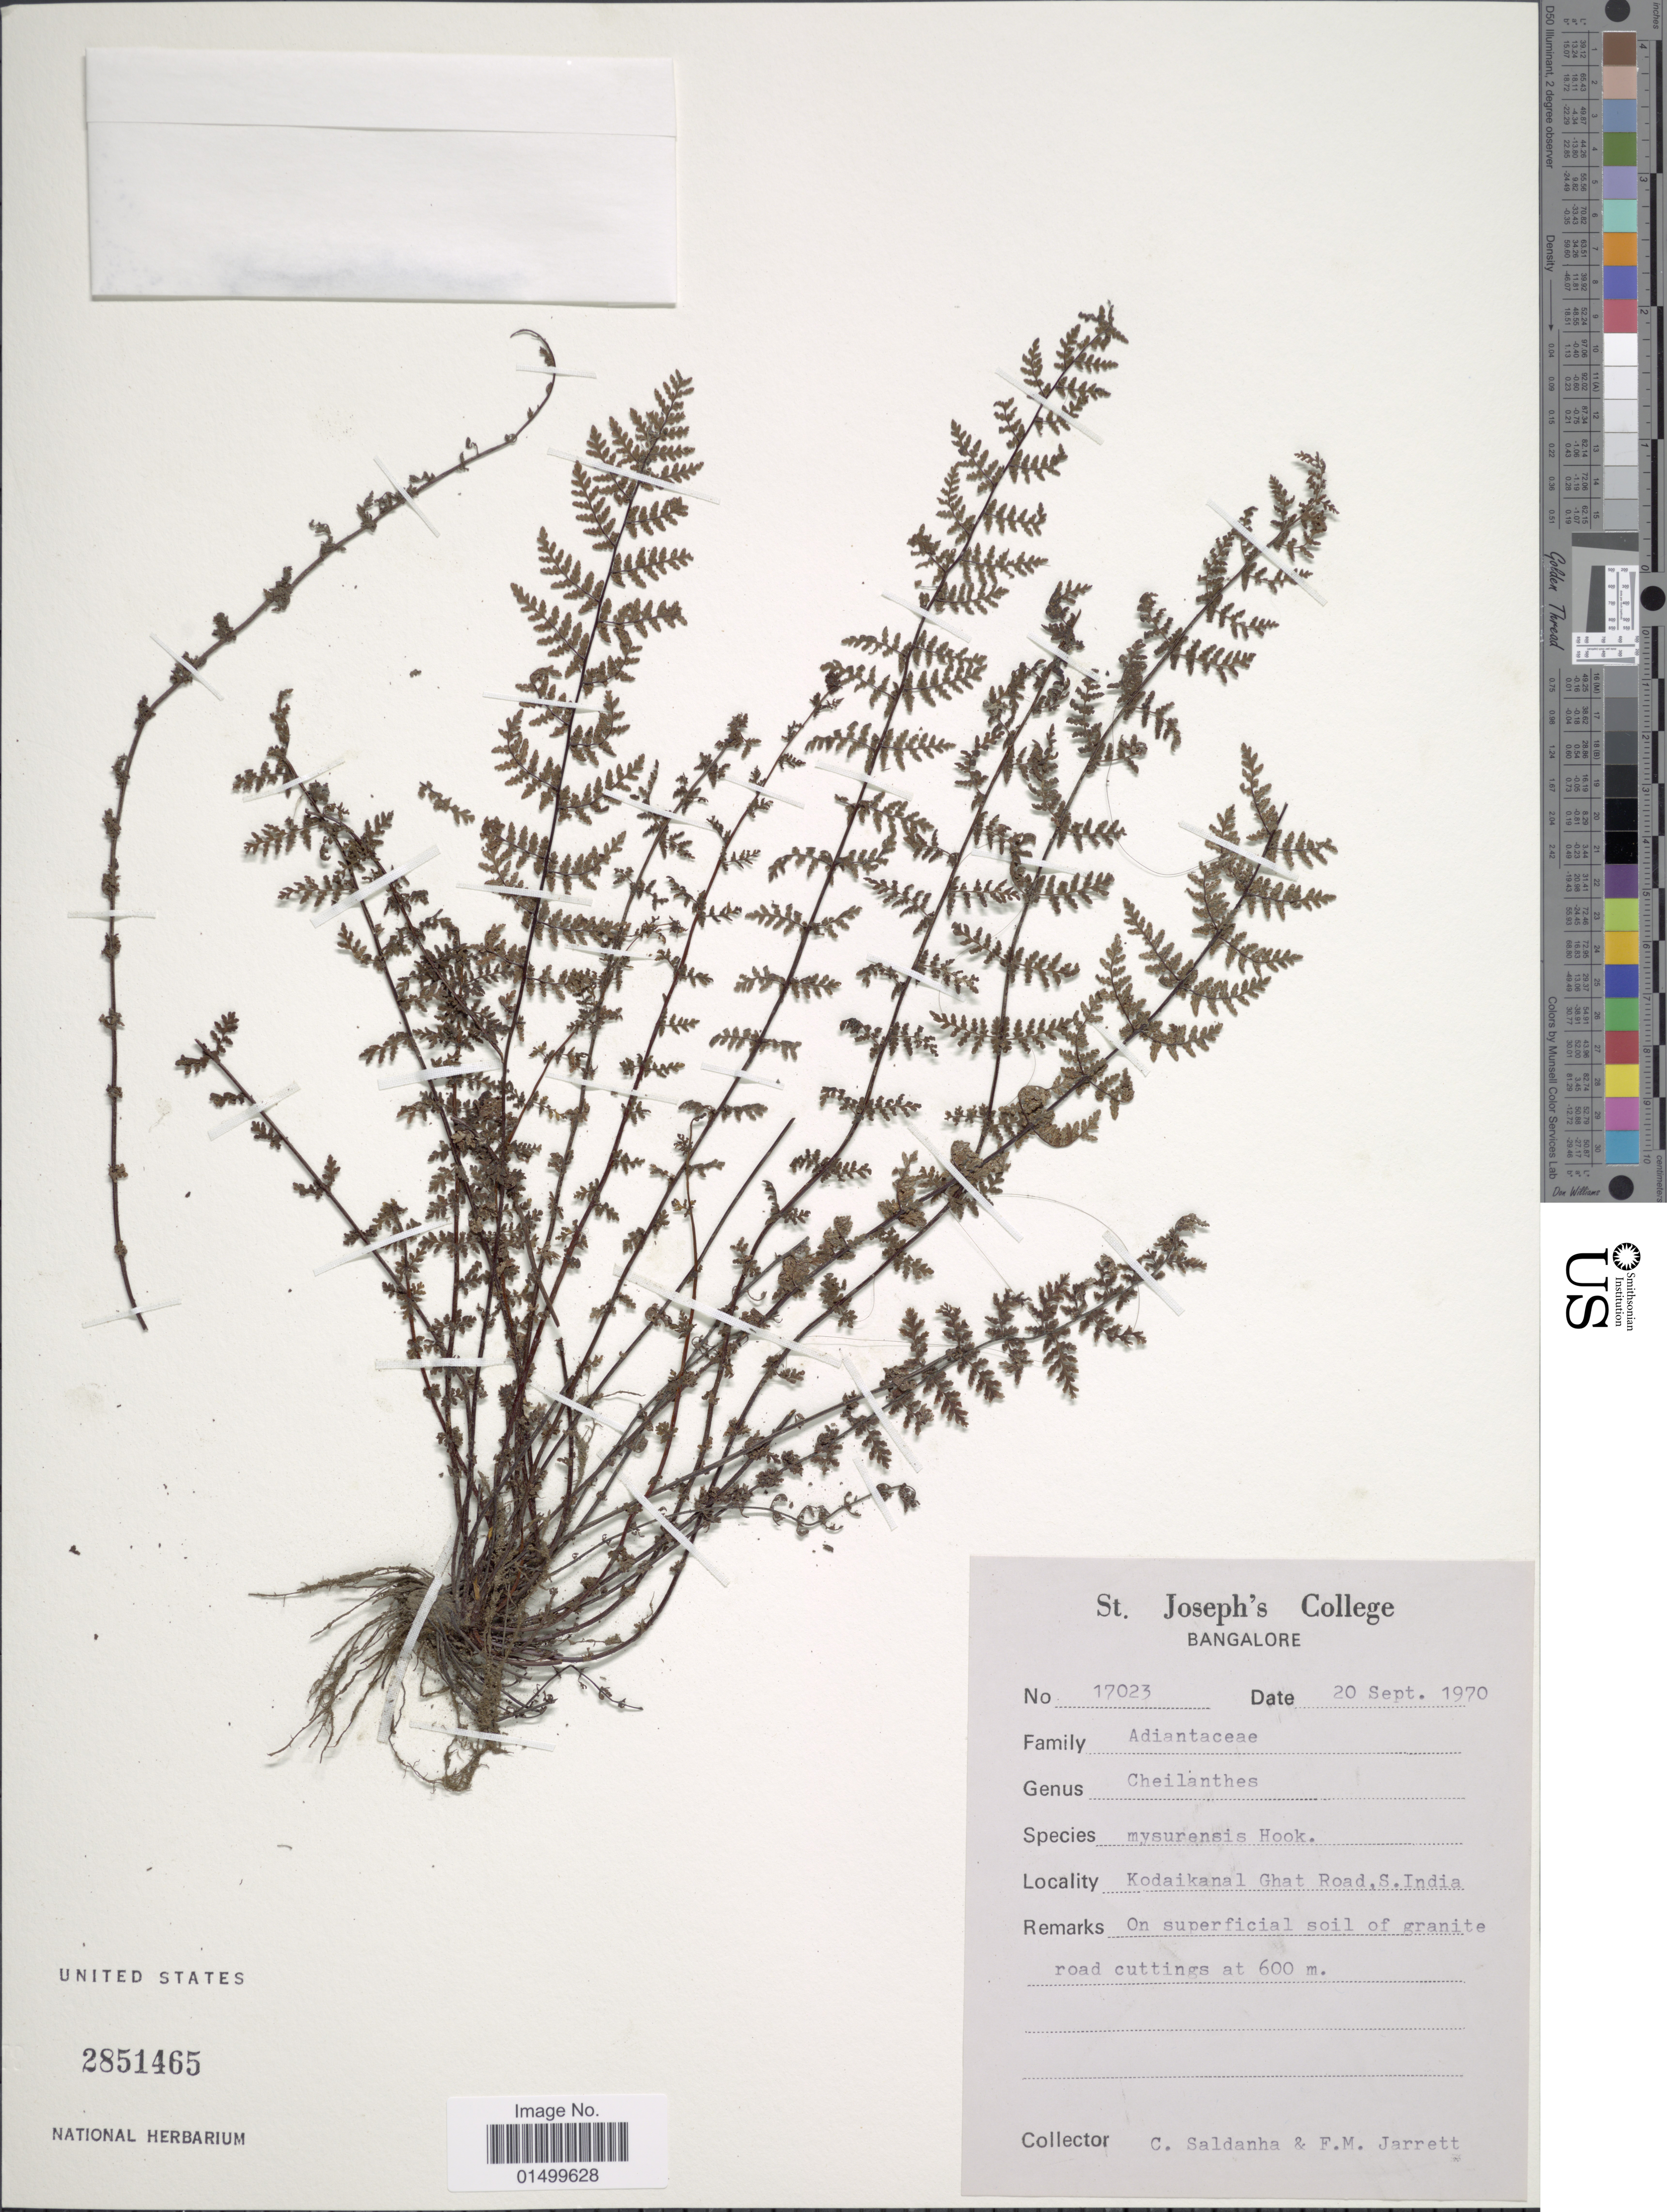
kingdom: Plantae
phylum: Tracheophyta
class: Polypodiopsida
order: Polypodiales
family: Pteridaceae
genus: Cheilanthes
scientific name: Cheilanthes mysurensis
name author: Wall. ex Hook.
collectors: C. Saldanha & F. M. Jarrett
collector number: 17023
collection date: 1970-09-20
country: India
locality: Kodaikanal Ghat Road, S. India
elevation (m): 600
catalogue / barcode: US 2851465